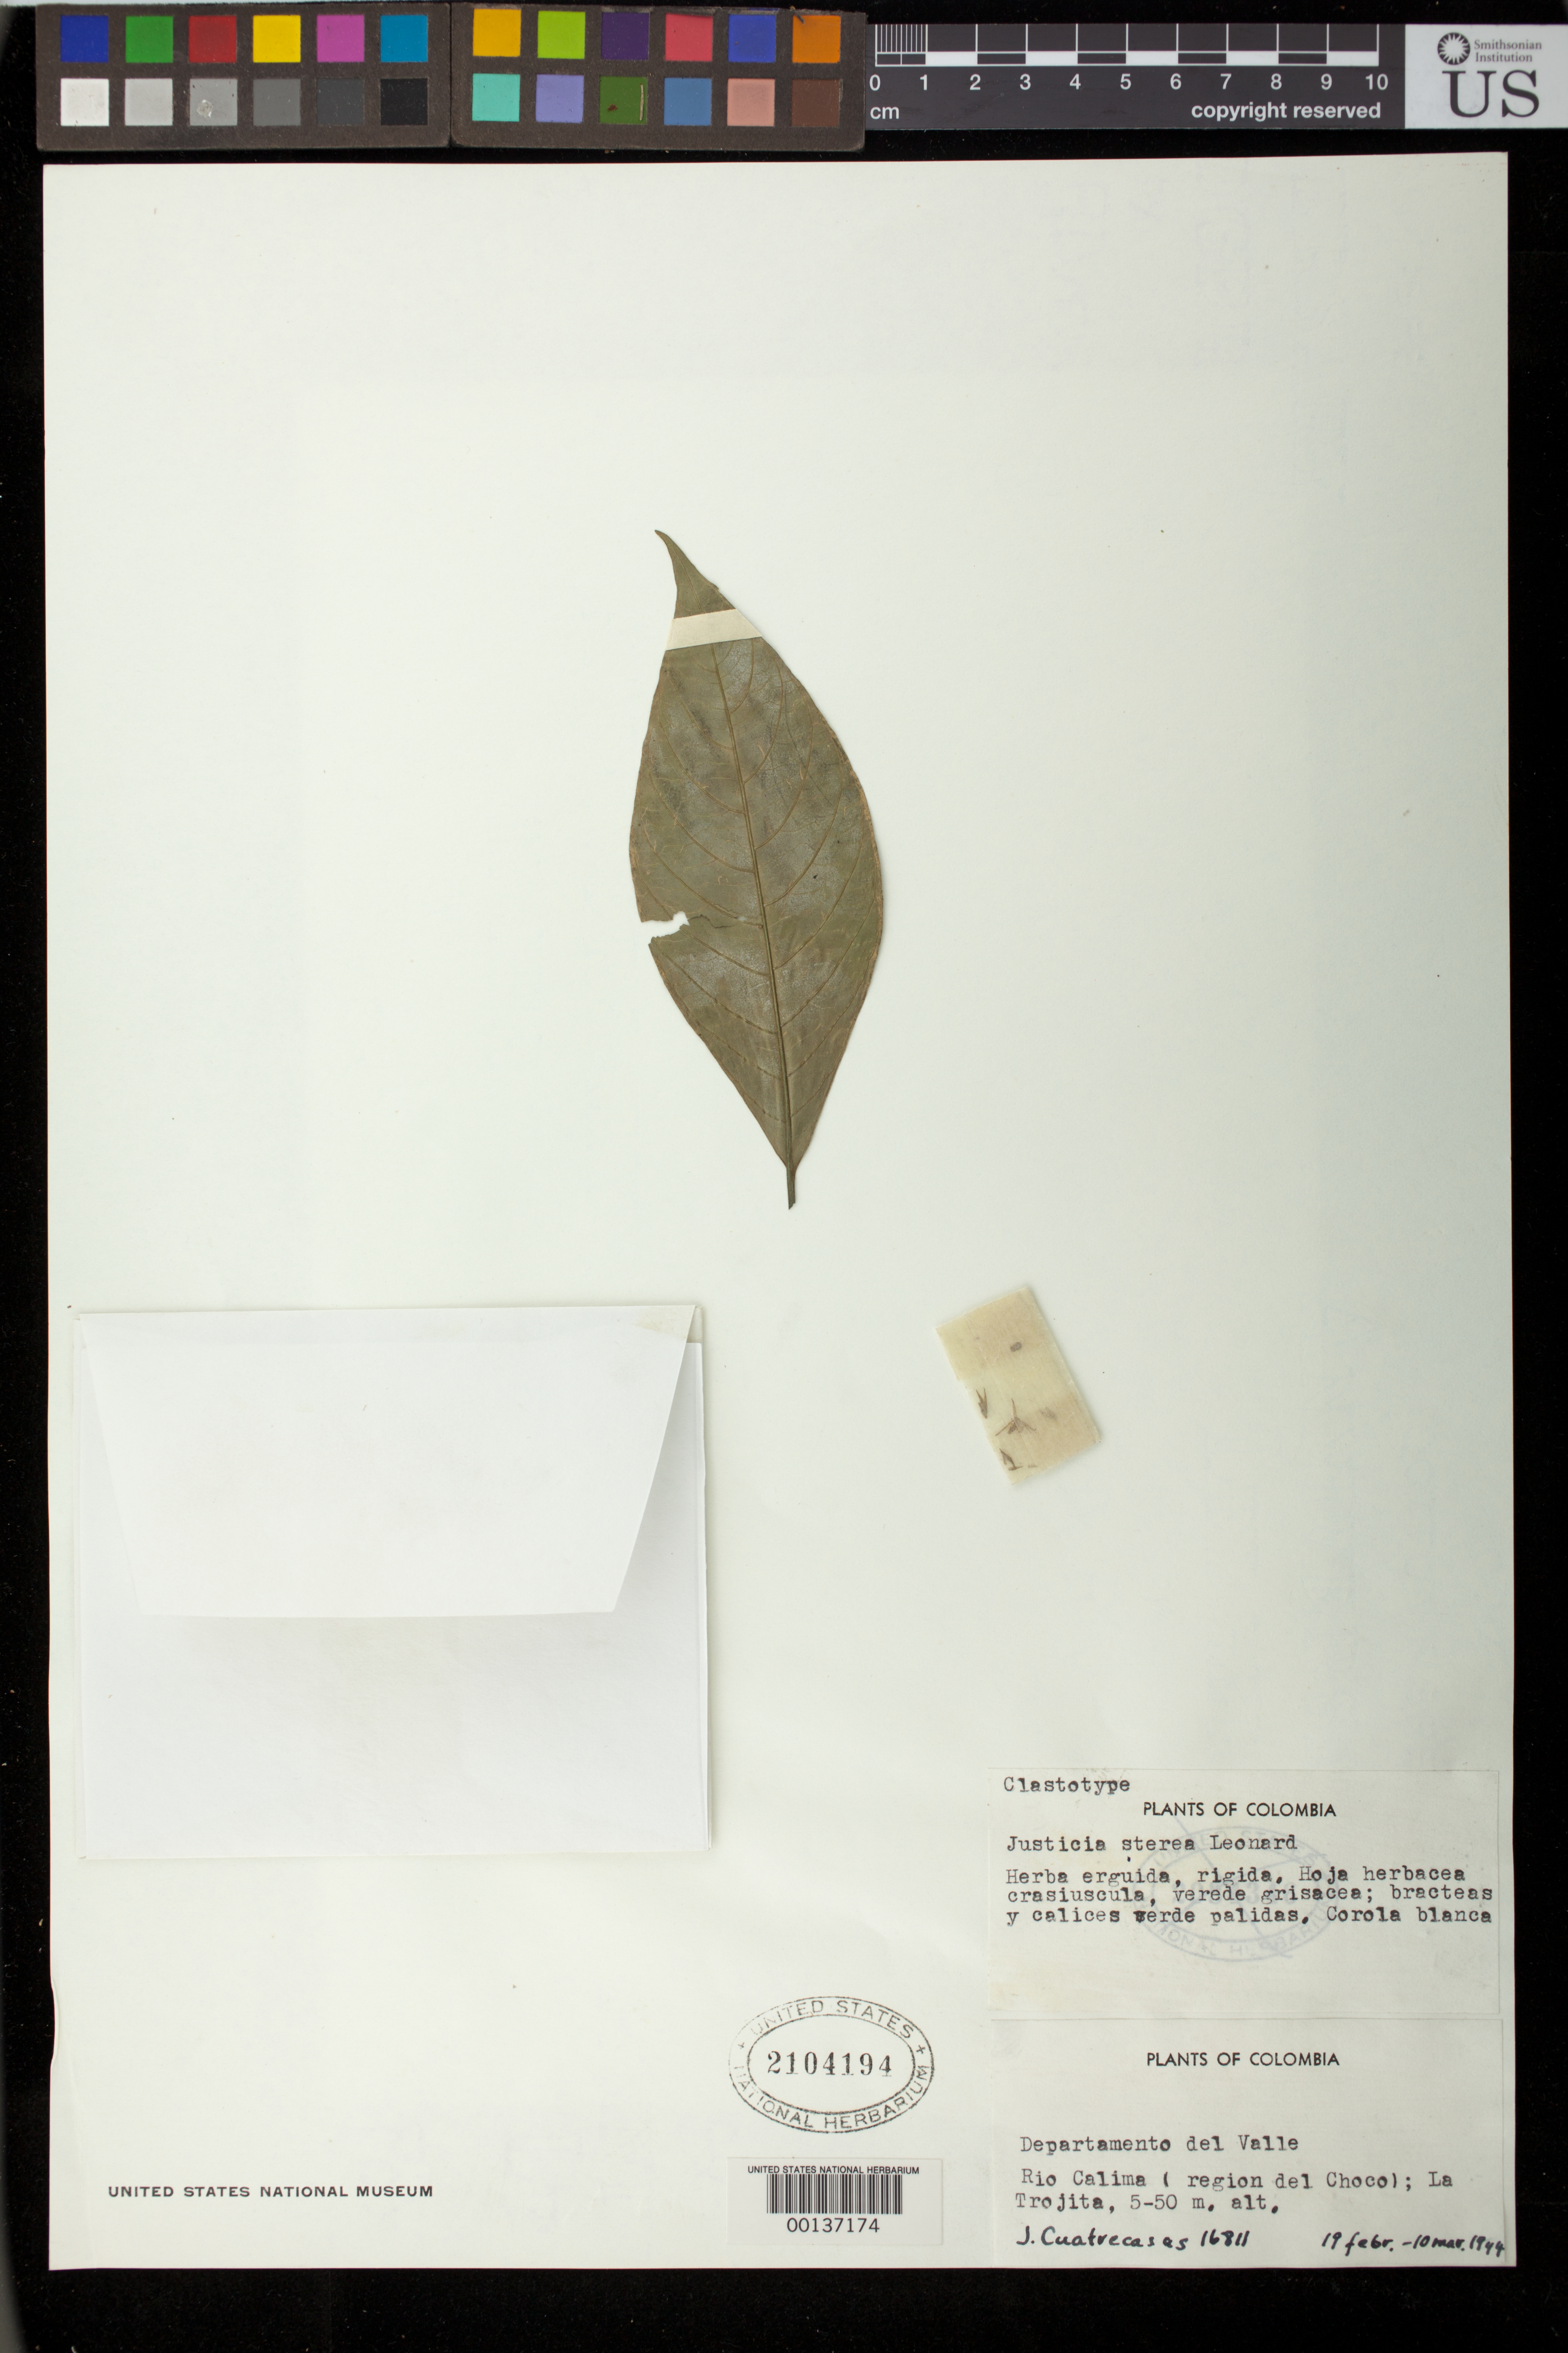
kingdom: Plantae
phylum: Tracheophyta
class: Magnoliopsida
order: Lamiales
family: Acanthaceae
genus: Justicia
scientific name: Justicia sterea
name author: Leonard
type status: Isotype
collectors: J. Cuatrecasas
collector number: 16811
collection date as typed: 19 Feb 1944 to 10 Mar 1944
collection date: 1944-02-19/1944-03-10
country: Colombia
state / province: Valle del Cauca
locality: La Tojita, Rio Colima.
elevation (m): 5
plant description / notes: Fragmentary material of type specimen ex herb. unknown ("clastotype", source or original herbarium not indicated)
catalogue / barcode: US 2104194